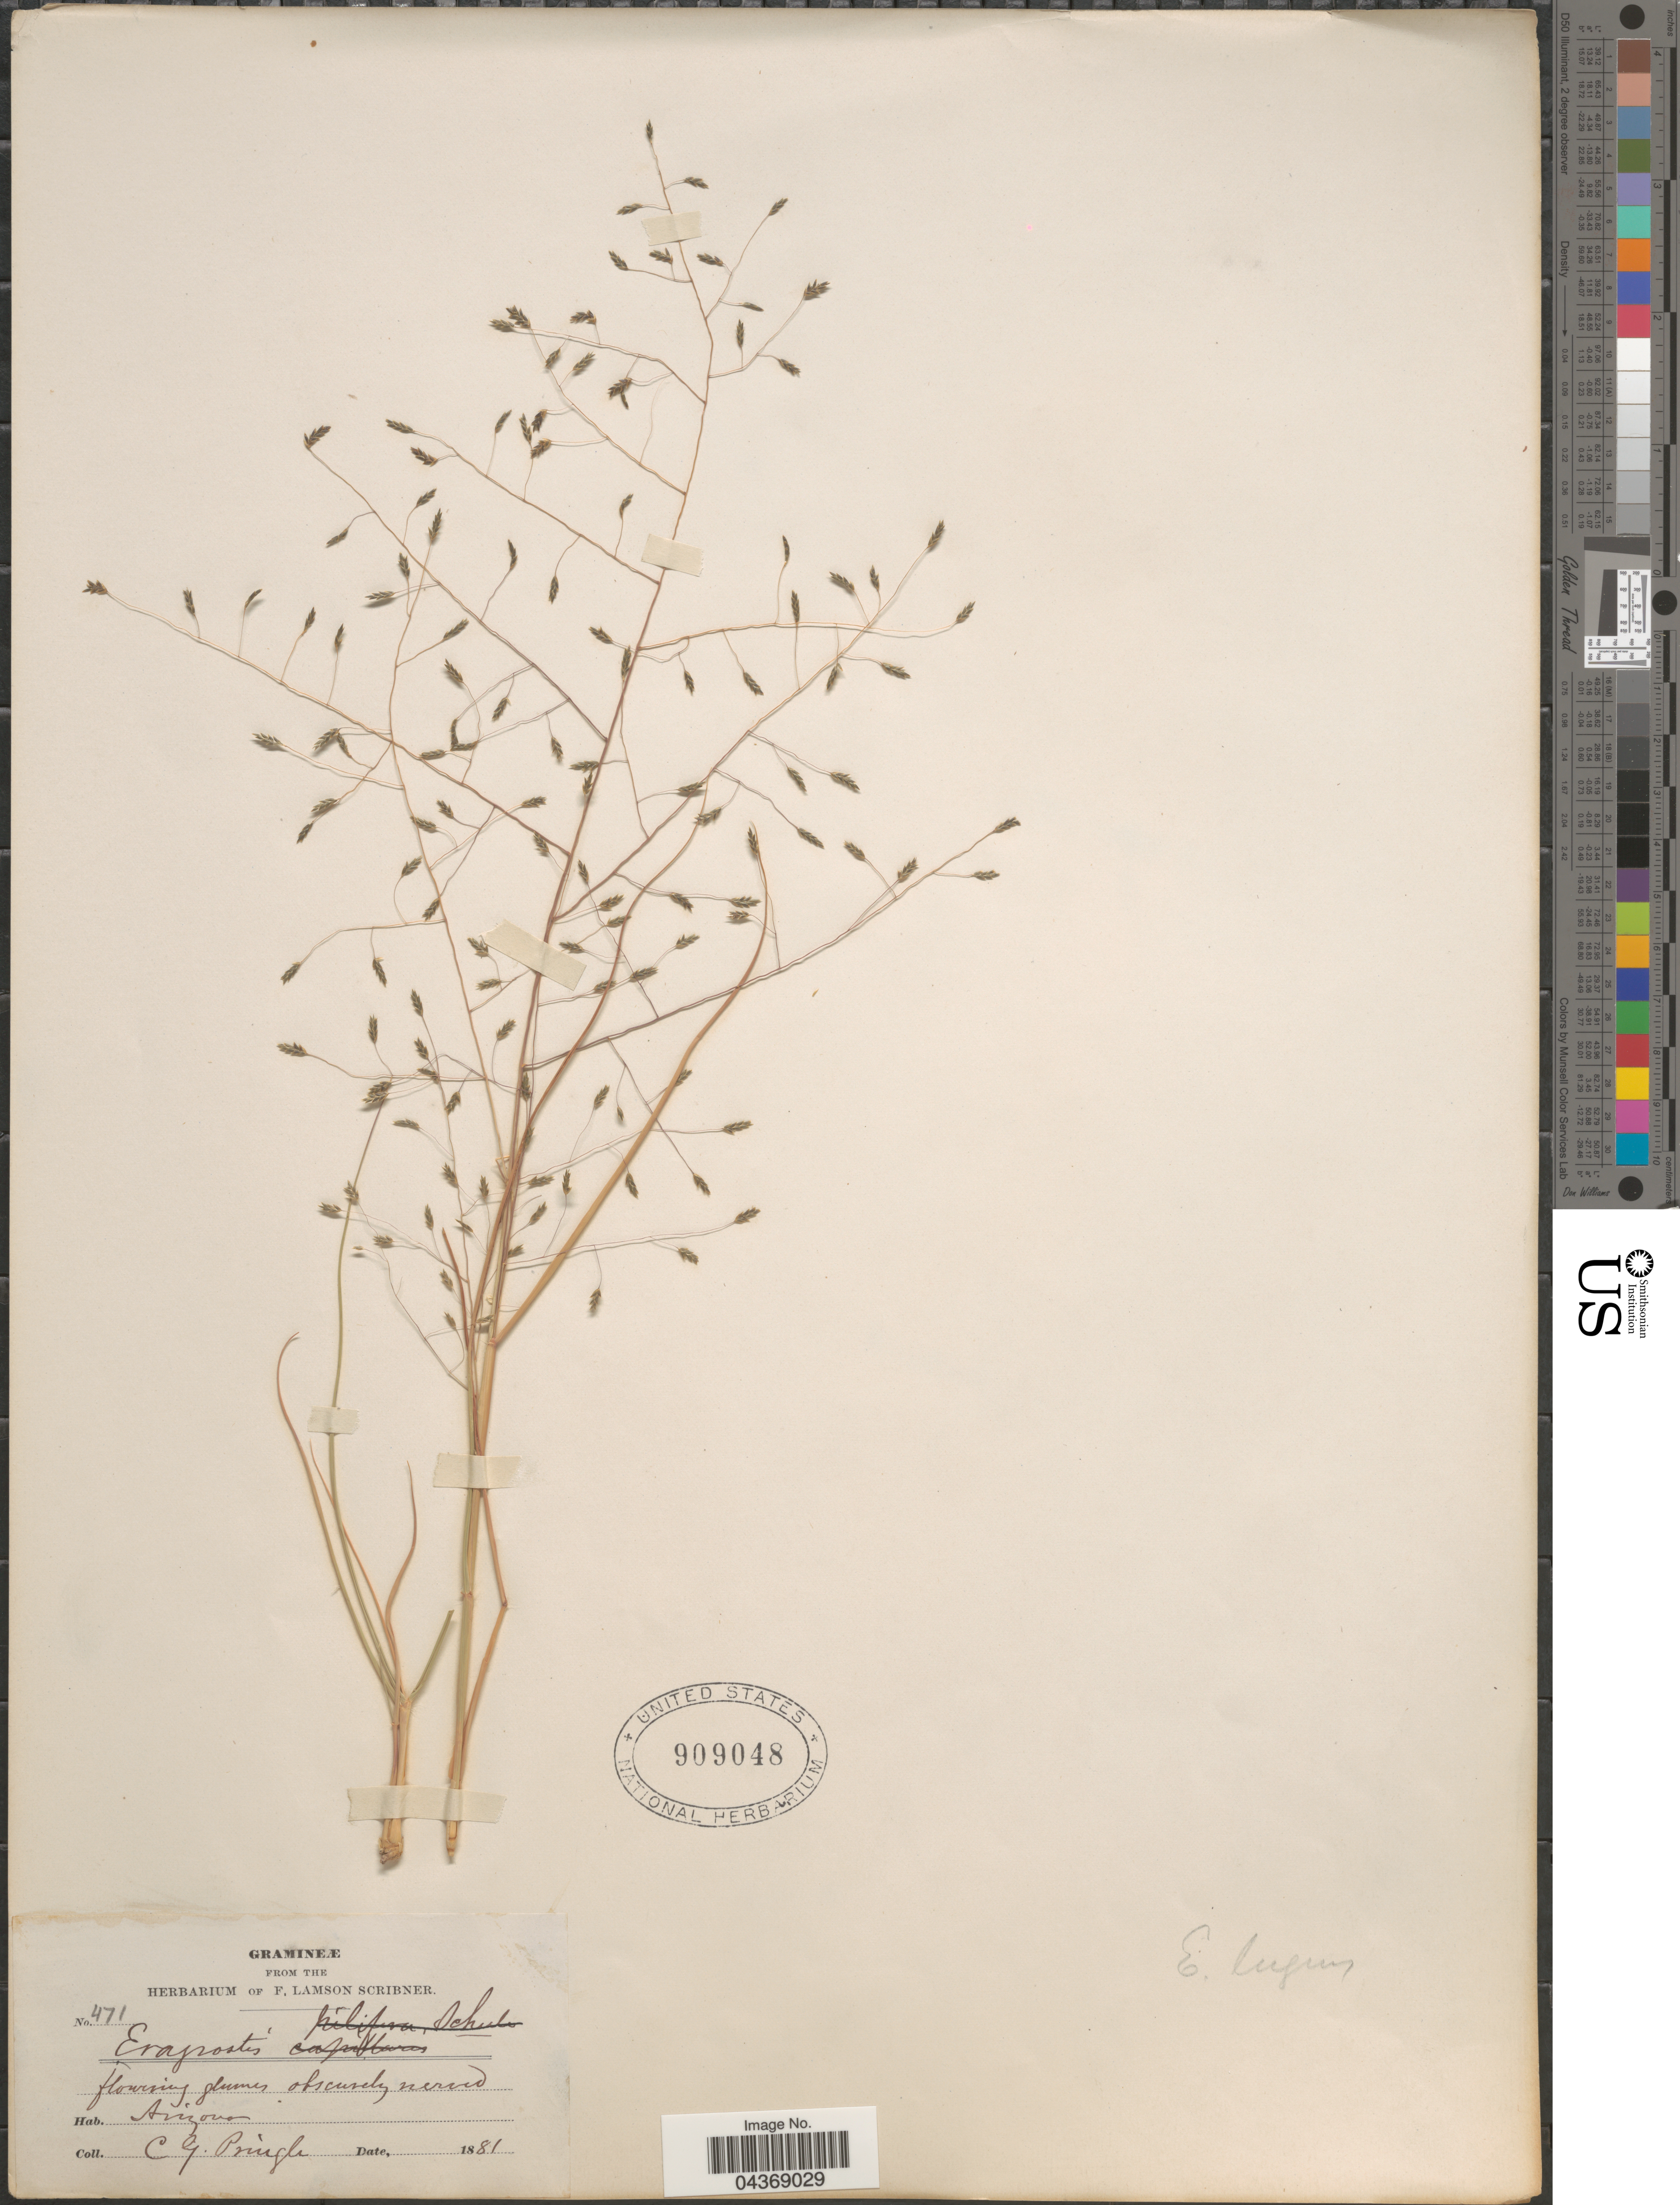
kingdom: Plantae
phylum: Tracheophyta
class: Liliopsida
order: Poales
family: Poaceae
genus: Eragrostis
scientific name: Eragrostis intermedia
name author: Hitchc.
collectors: C. G. Pringle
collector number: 471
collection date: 1881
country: United States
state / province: Arizona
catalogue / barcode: US 909048